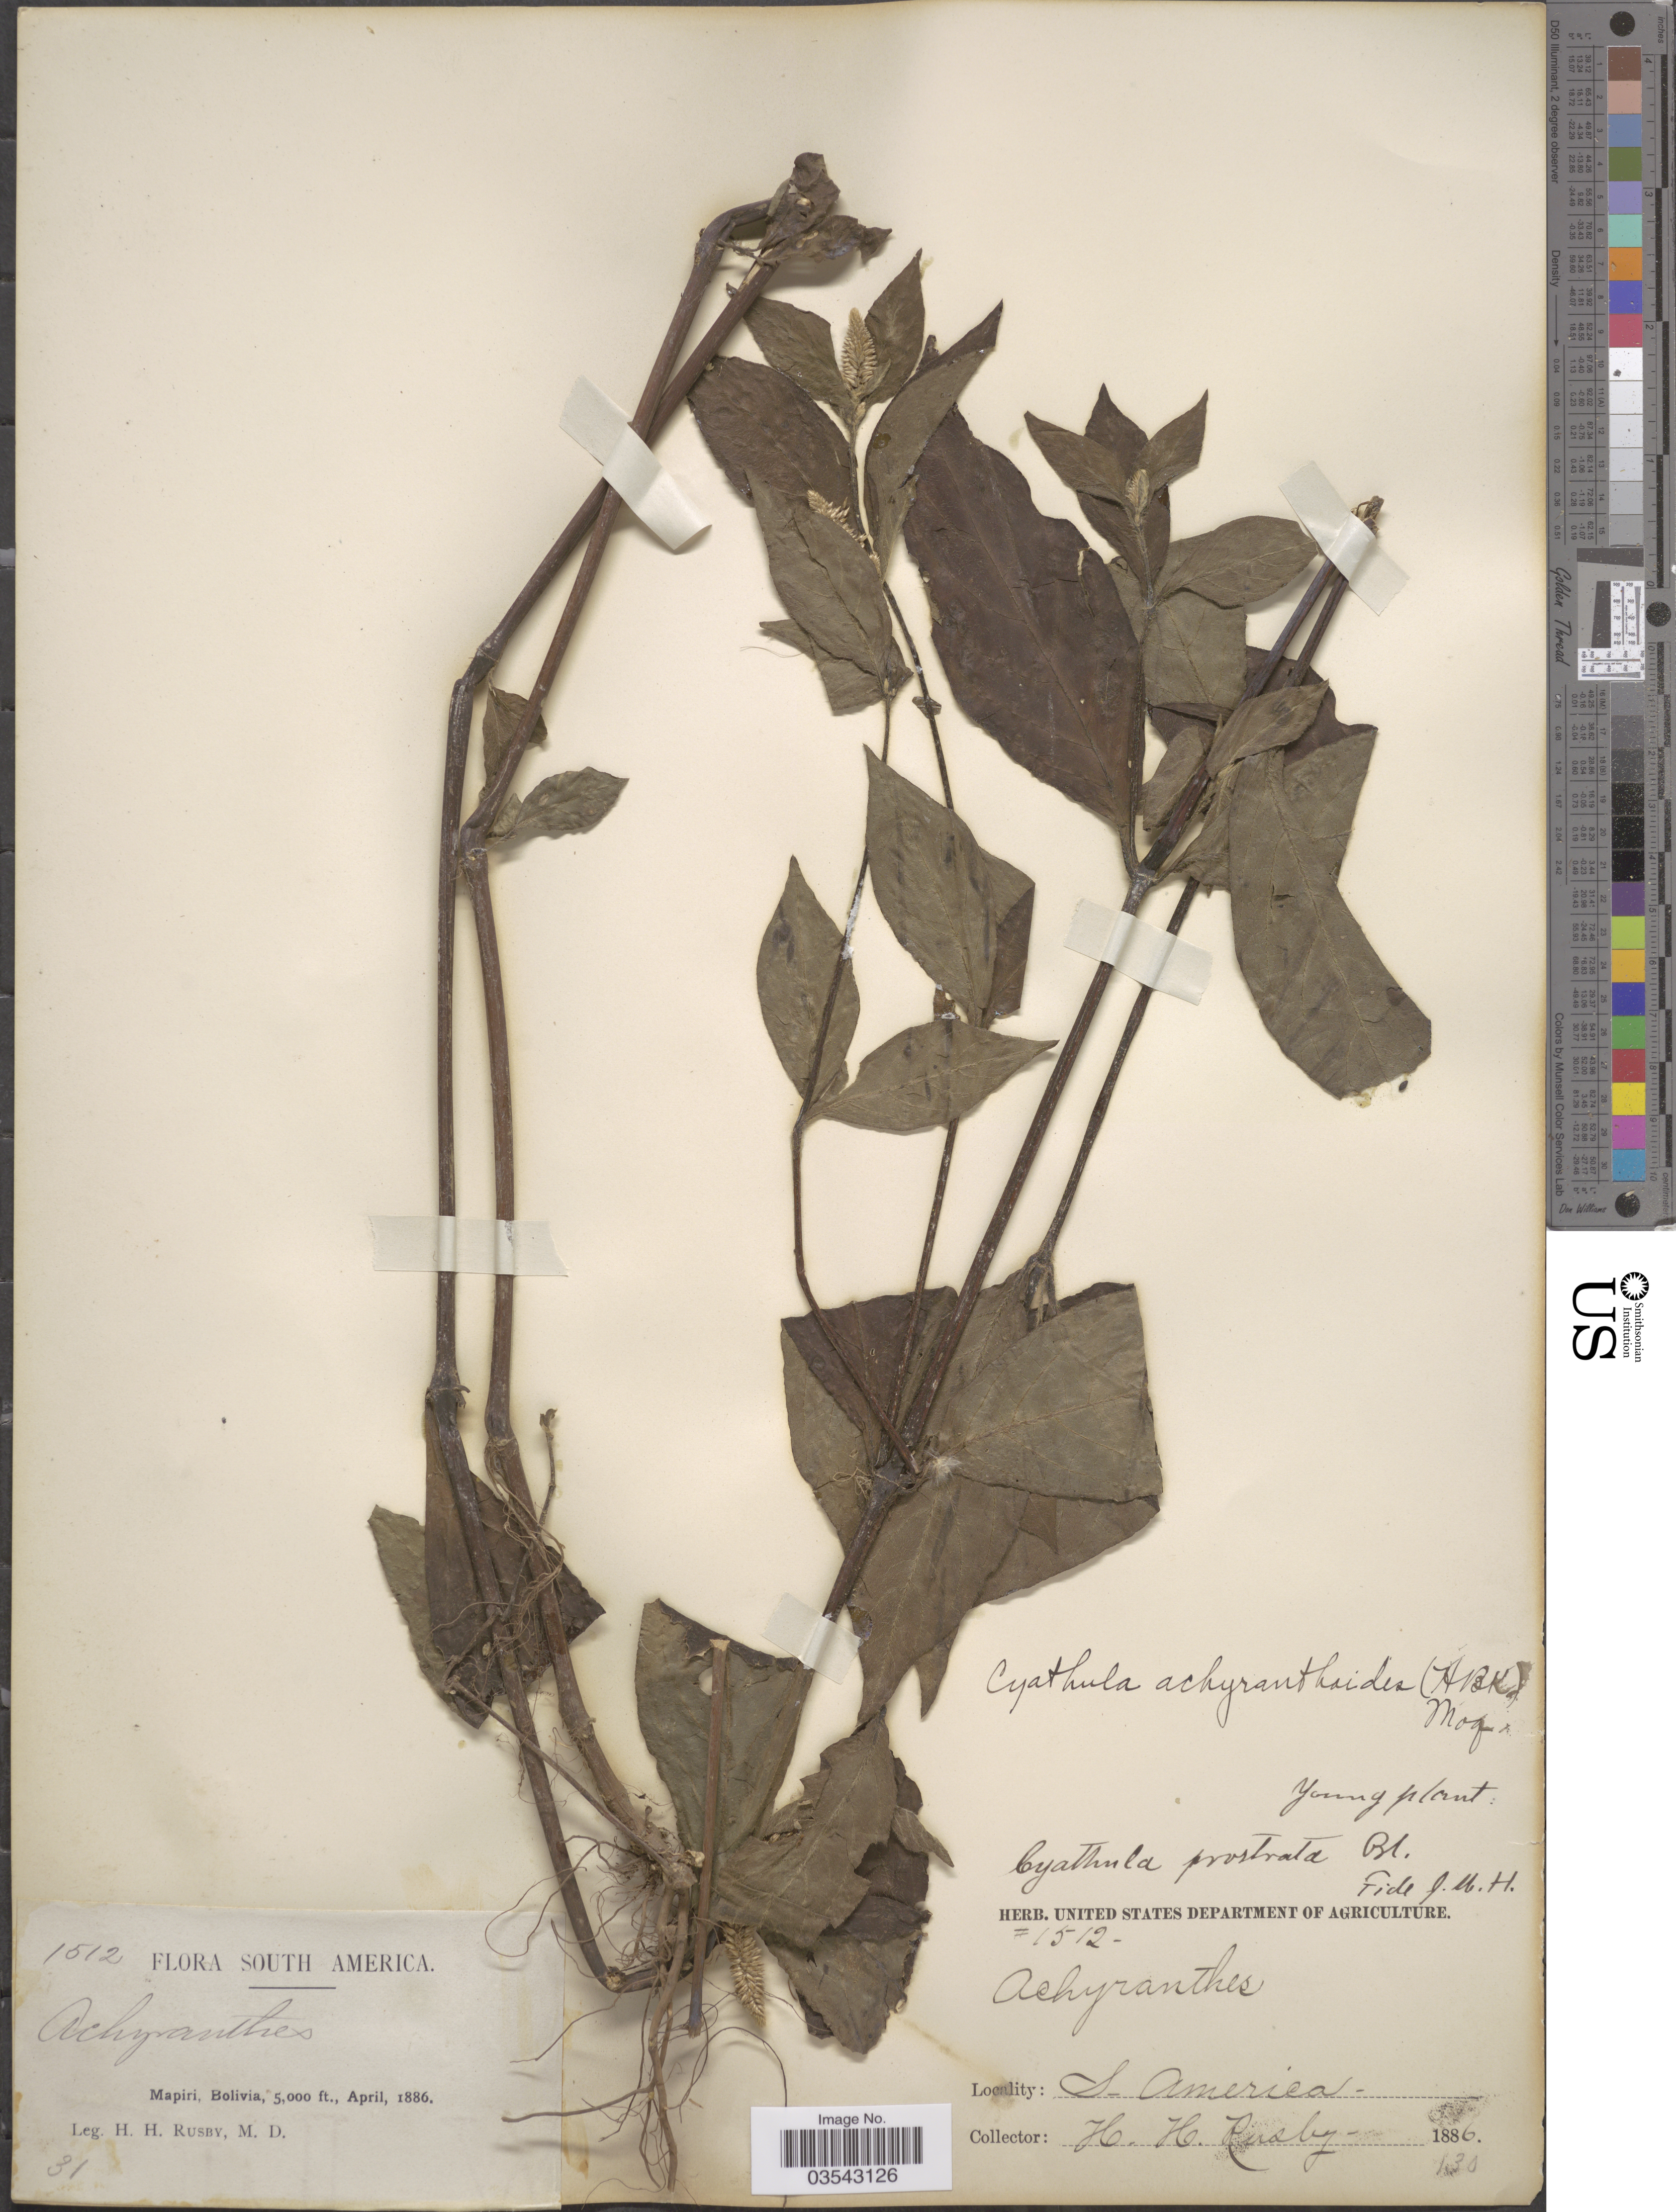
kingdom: Plantae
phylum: Tracheophyta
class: Magnoliopsida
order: Caryophyllales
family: Amaranthaceae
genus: Cyathula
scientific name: Cyathula prostrata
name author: (L.) Blume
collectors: H. H. Rusby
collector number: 1512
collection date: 1886-04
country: Bolivia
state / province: La Páz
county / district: Larecaja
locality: Mapiri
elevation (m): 1524